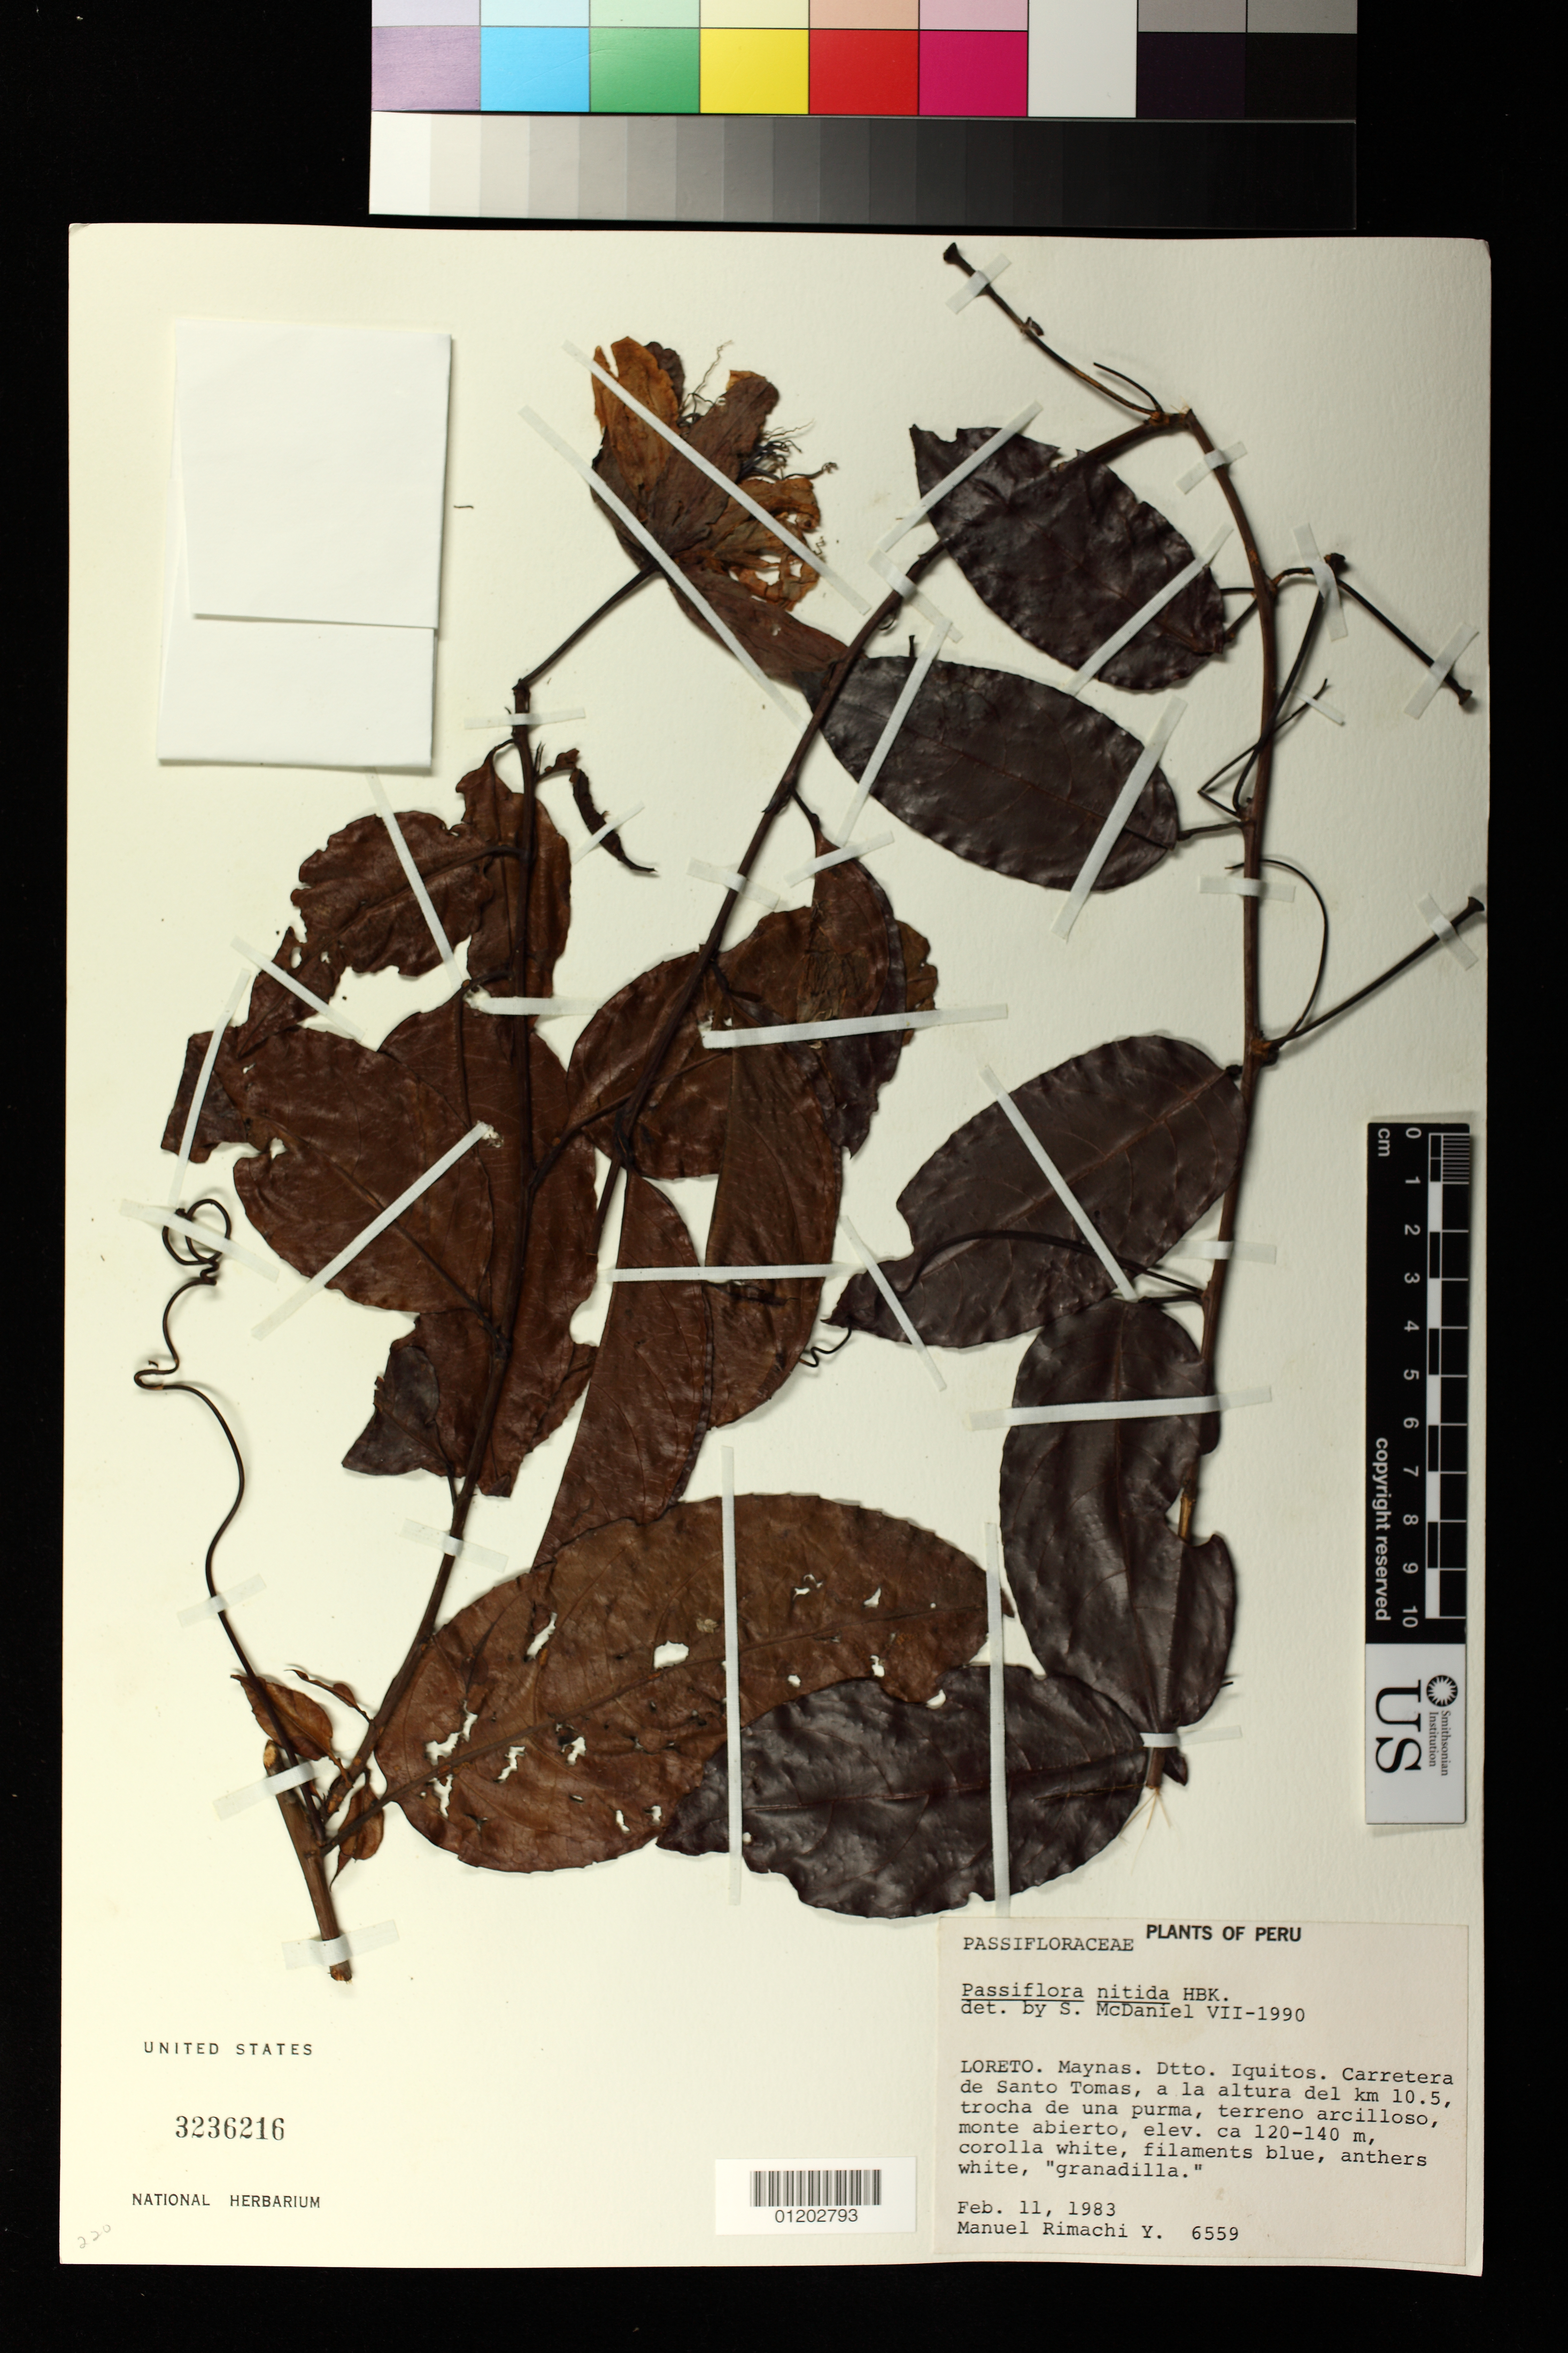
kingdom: Plantae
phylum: Tracheophyta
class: Magnoliopsida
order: Malpighiales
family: Passifloraceae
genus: Passiflora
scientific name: Passiflora nitida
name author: Kunth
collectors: M. Rimachi Y.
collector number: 6559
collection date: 1983-02-11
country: Peru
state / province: Loreto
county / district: Maynas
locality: Iquitos. Carretera de Santo Tomas, a la altura del km. 10.5, trocha de una purma, terreno arcilloso, monte abierto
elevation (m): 120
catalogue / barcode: US 3236216